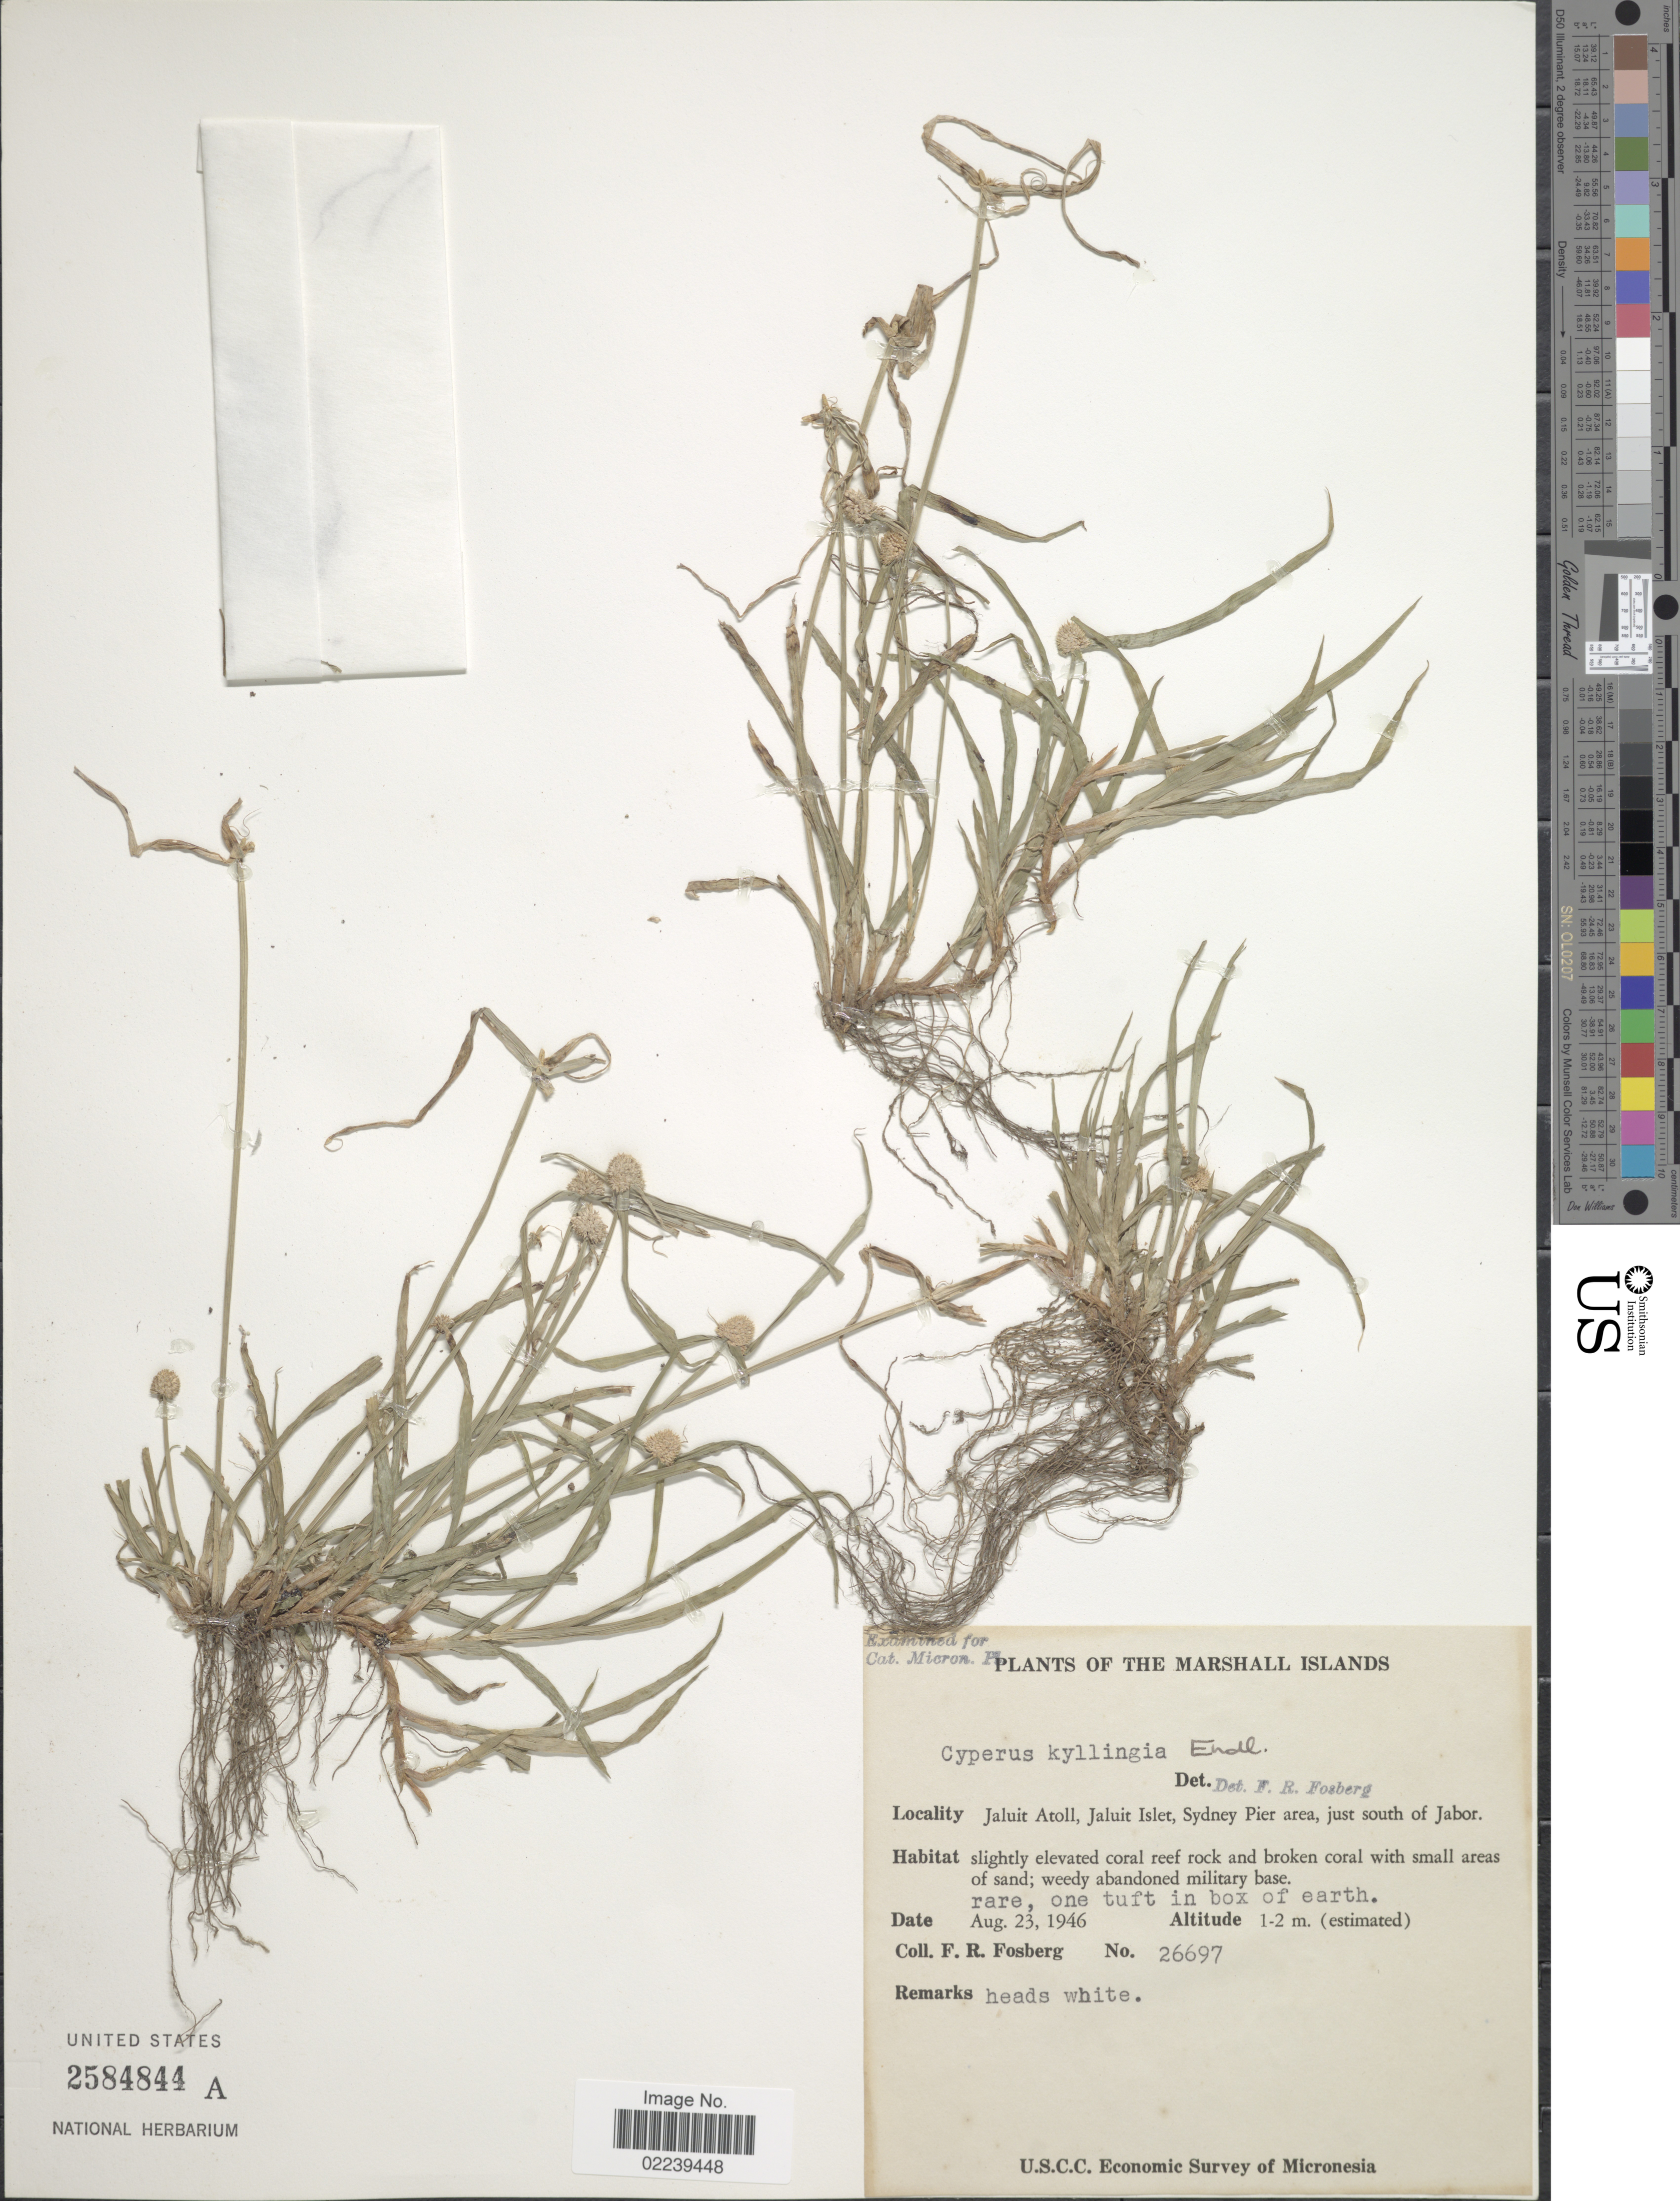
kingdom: Plantae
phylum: Tracheophyta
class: Liliopsida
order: Poales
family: Cyperaceae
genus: Cyperus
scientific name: Cyperus mindorensis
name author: (Steud.) Huygh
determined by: Strong, M. T., (US), Smithsonian Institution - National Museum of Natural History (UNITED STATES)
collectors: F. R. Fosberg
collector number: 26697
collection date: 1946-08-23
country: Marshall Islands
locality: The Marshall Islands, Jaluit Atoll, Jaluit Islet, Sydney Pier area, just south of Jabor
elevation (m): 1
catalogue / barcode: US 2584844A